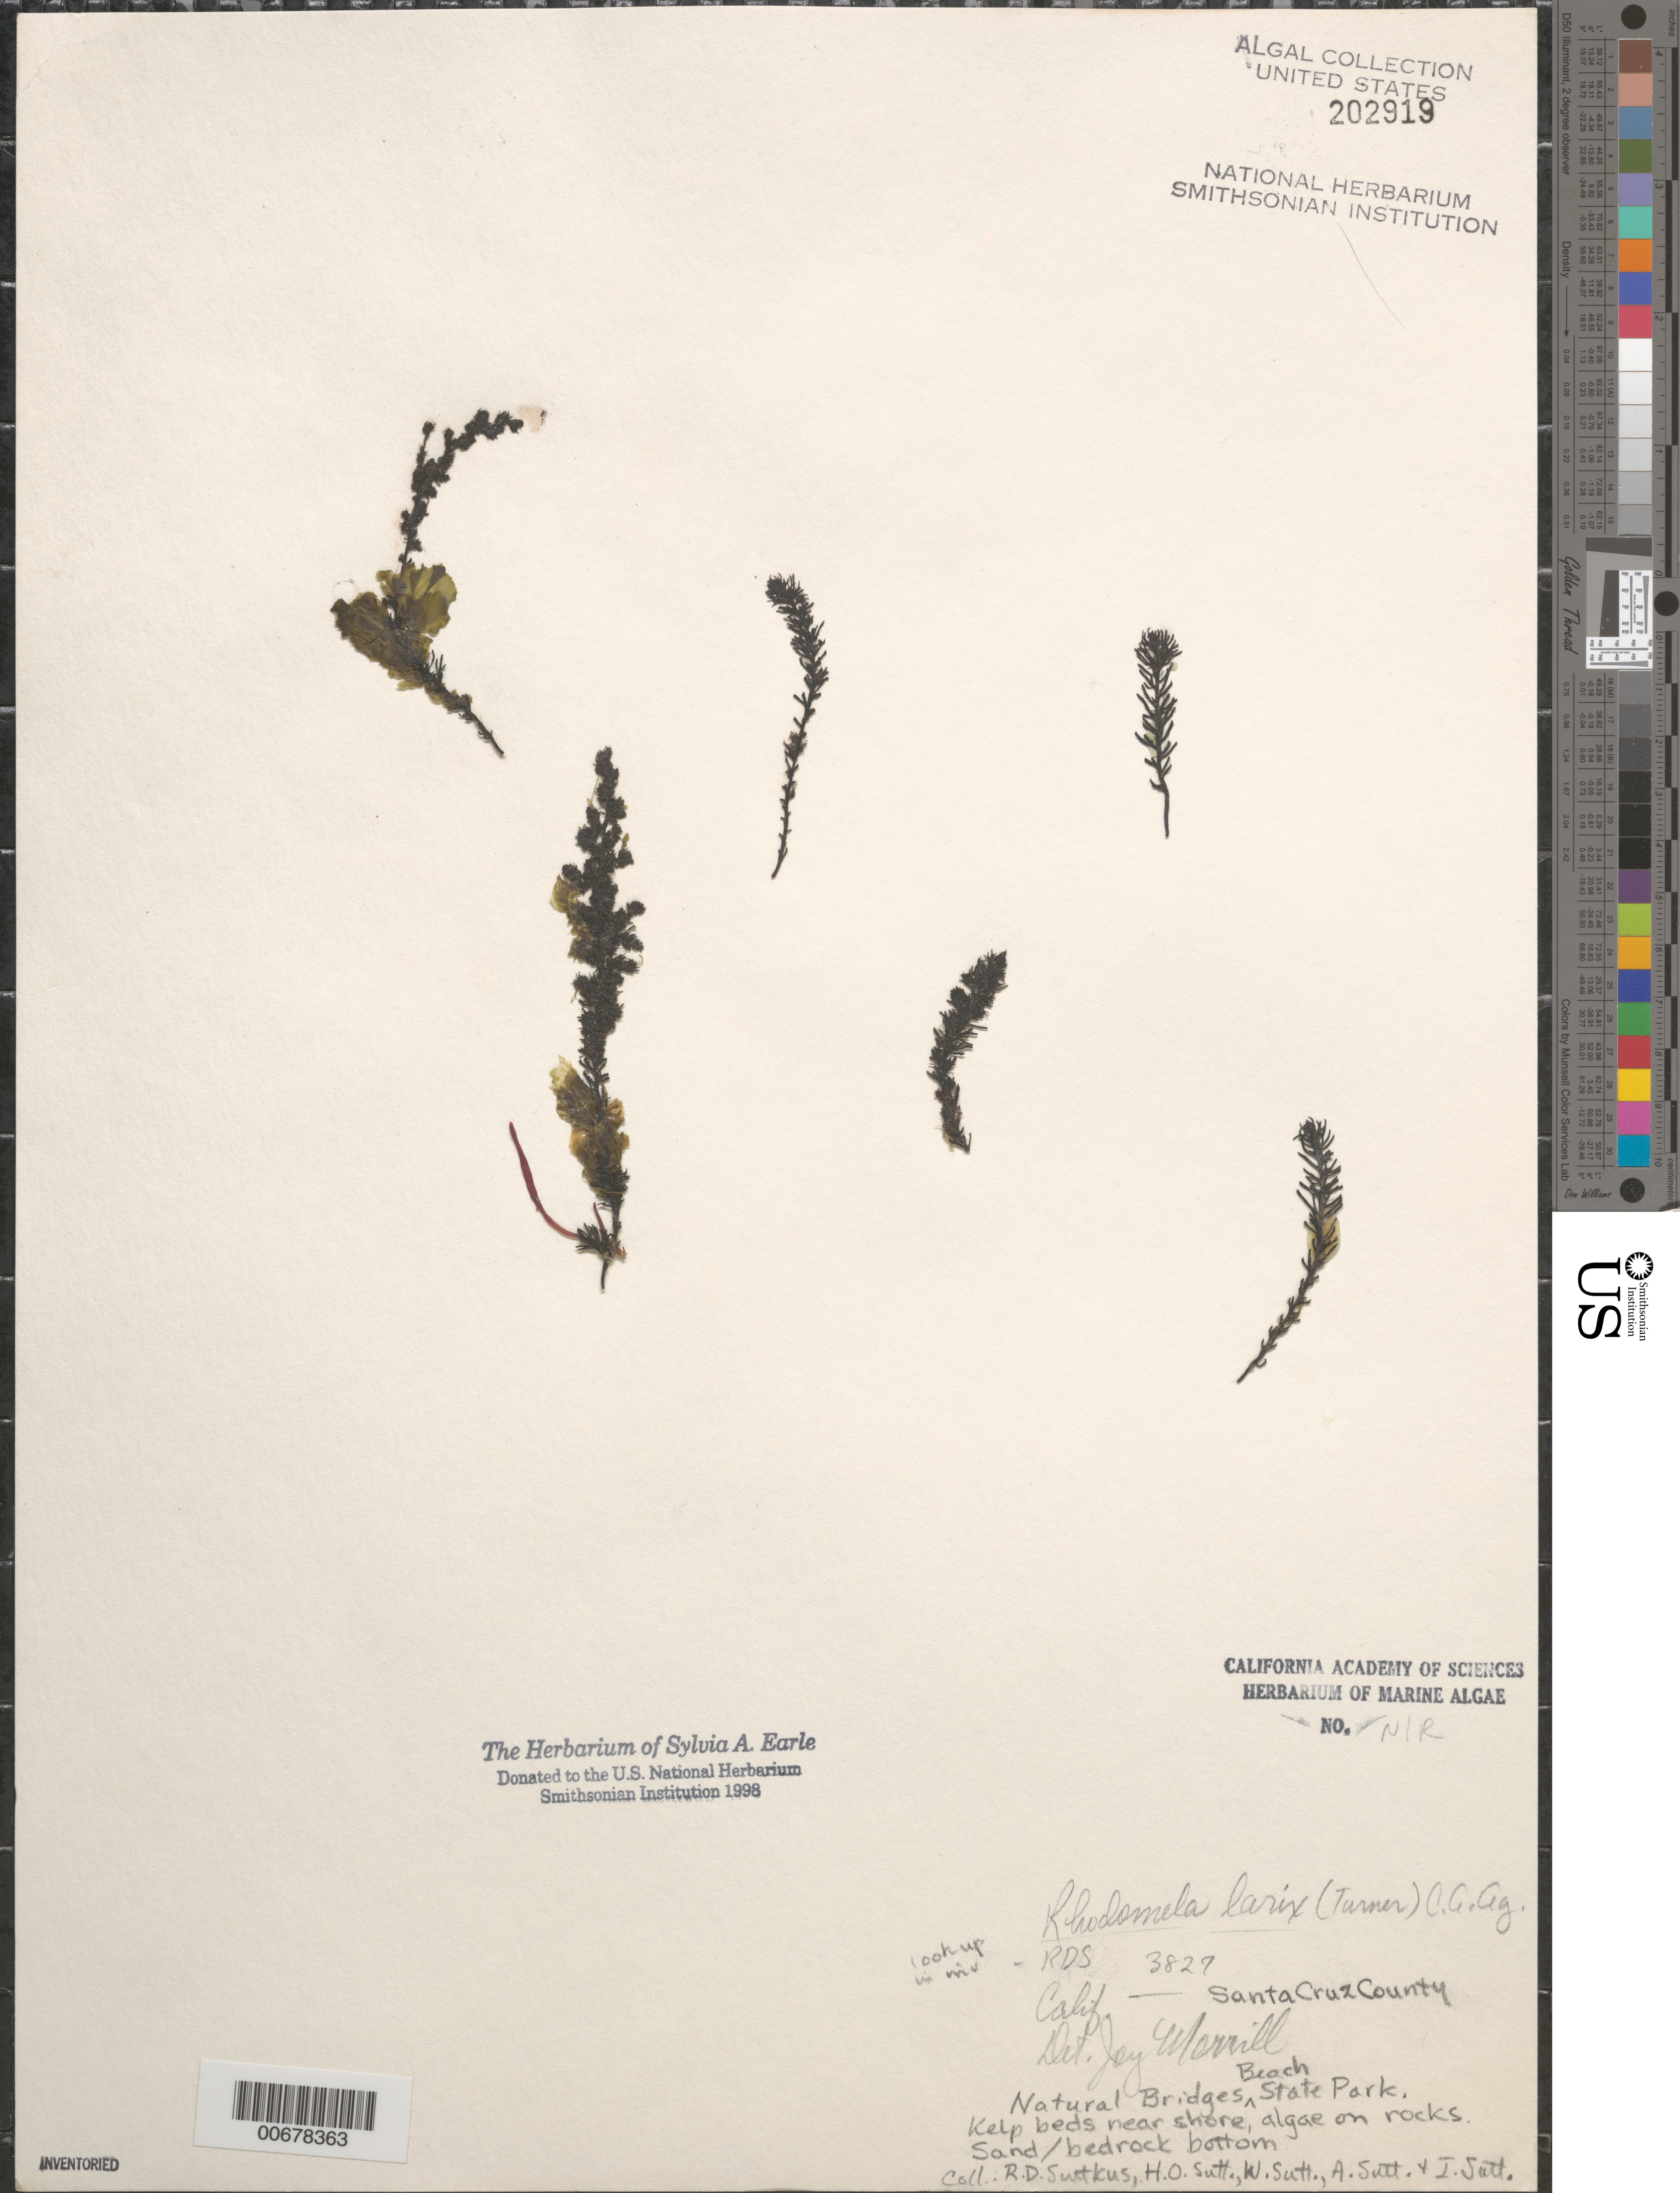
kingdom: Plantae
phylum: Rhodophyta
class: Florideophyceae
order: Ceramiales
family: Rhodomelaceae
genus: Neorhodomela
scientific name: Neorhodomela larix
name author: (Turner) Masuda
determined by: Algae name updating Project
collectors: R. Suttkus, H. Suttkus, W. Suttkus, A. Suttkus & I. Suttkus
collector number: RDS 3827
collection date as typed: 01 Jan 1966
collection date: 1966-01-01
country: United States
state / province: California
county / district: Santa Cruz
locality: Natural Bridges Beach State Park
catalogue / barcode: US 202919